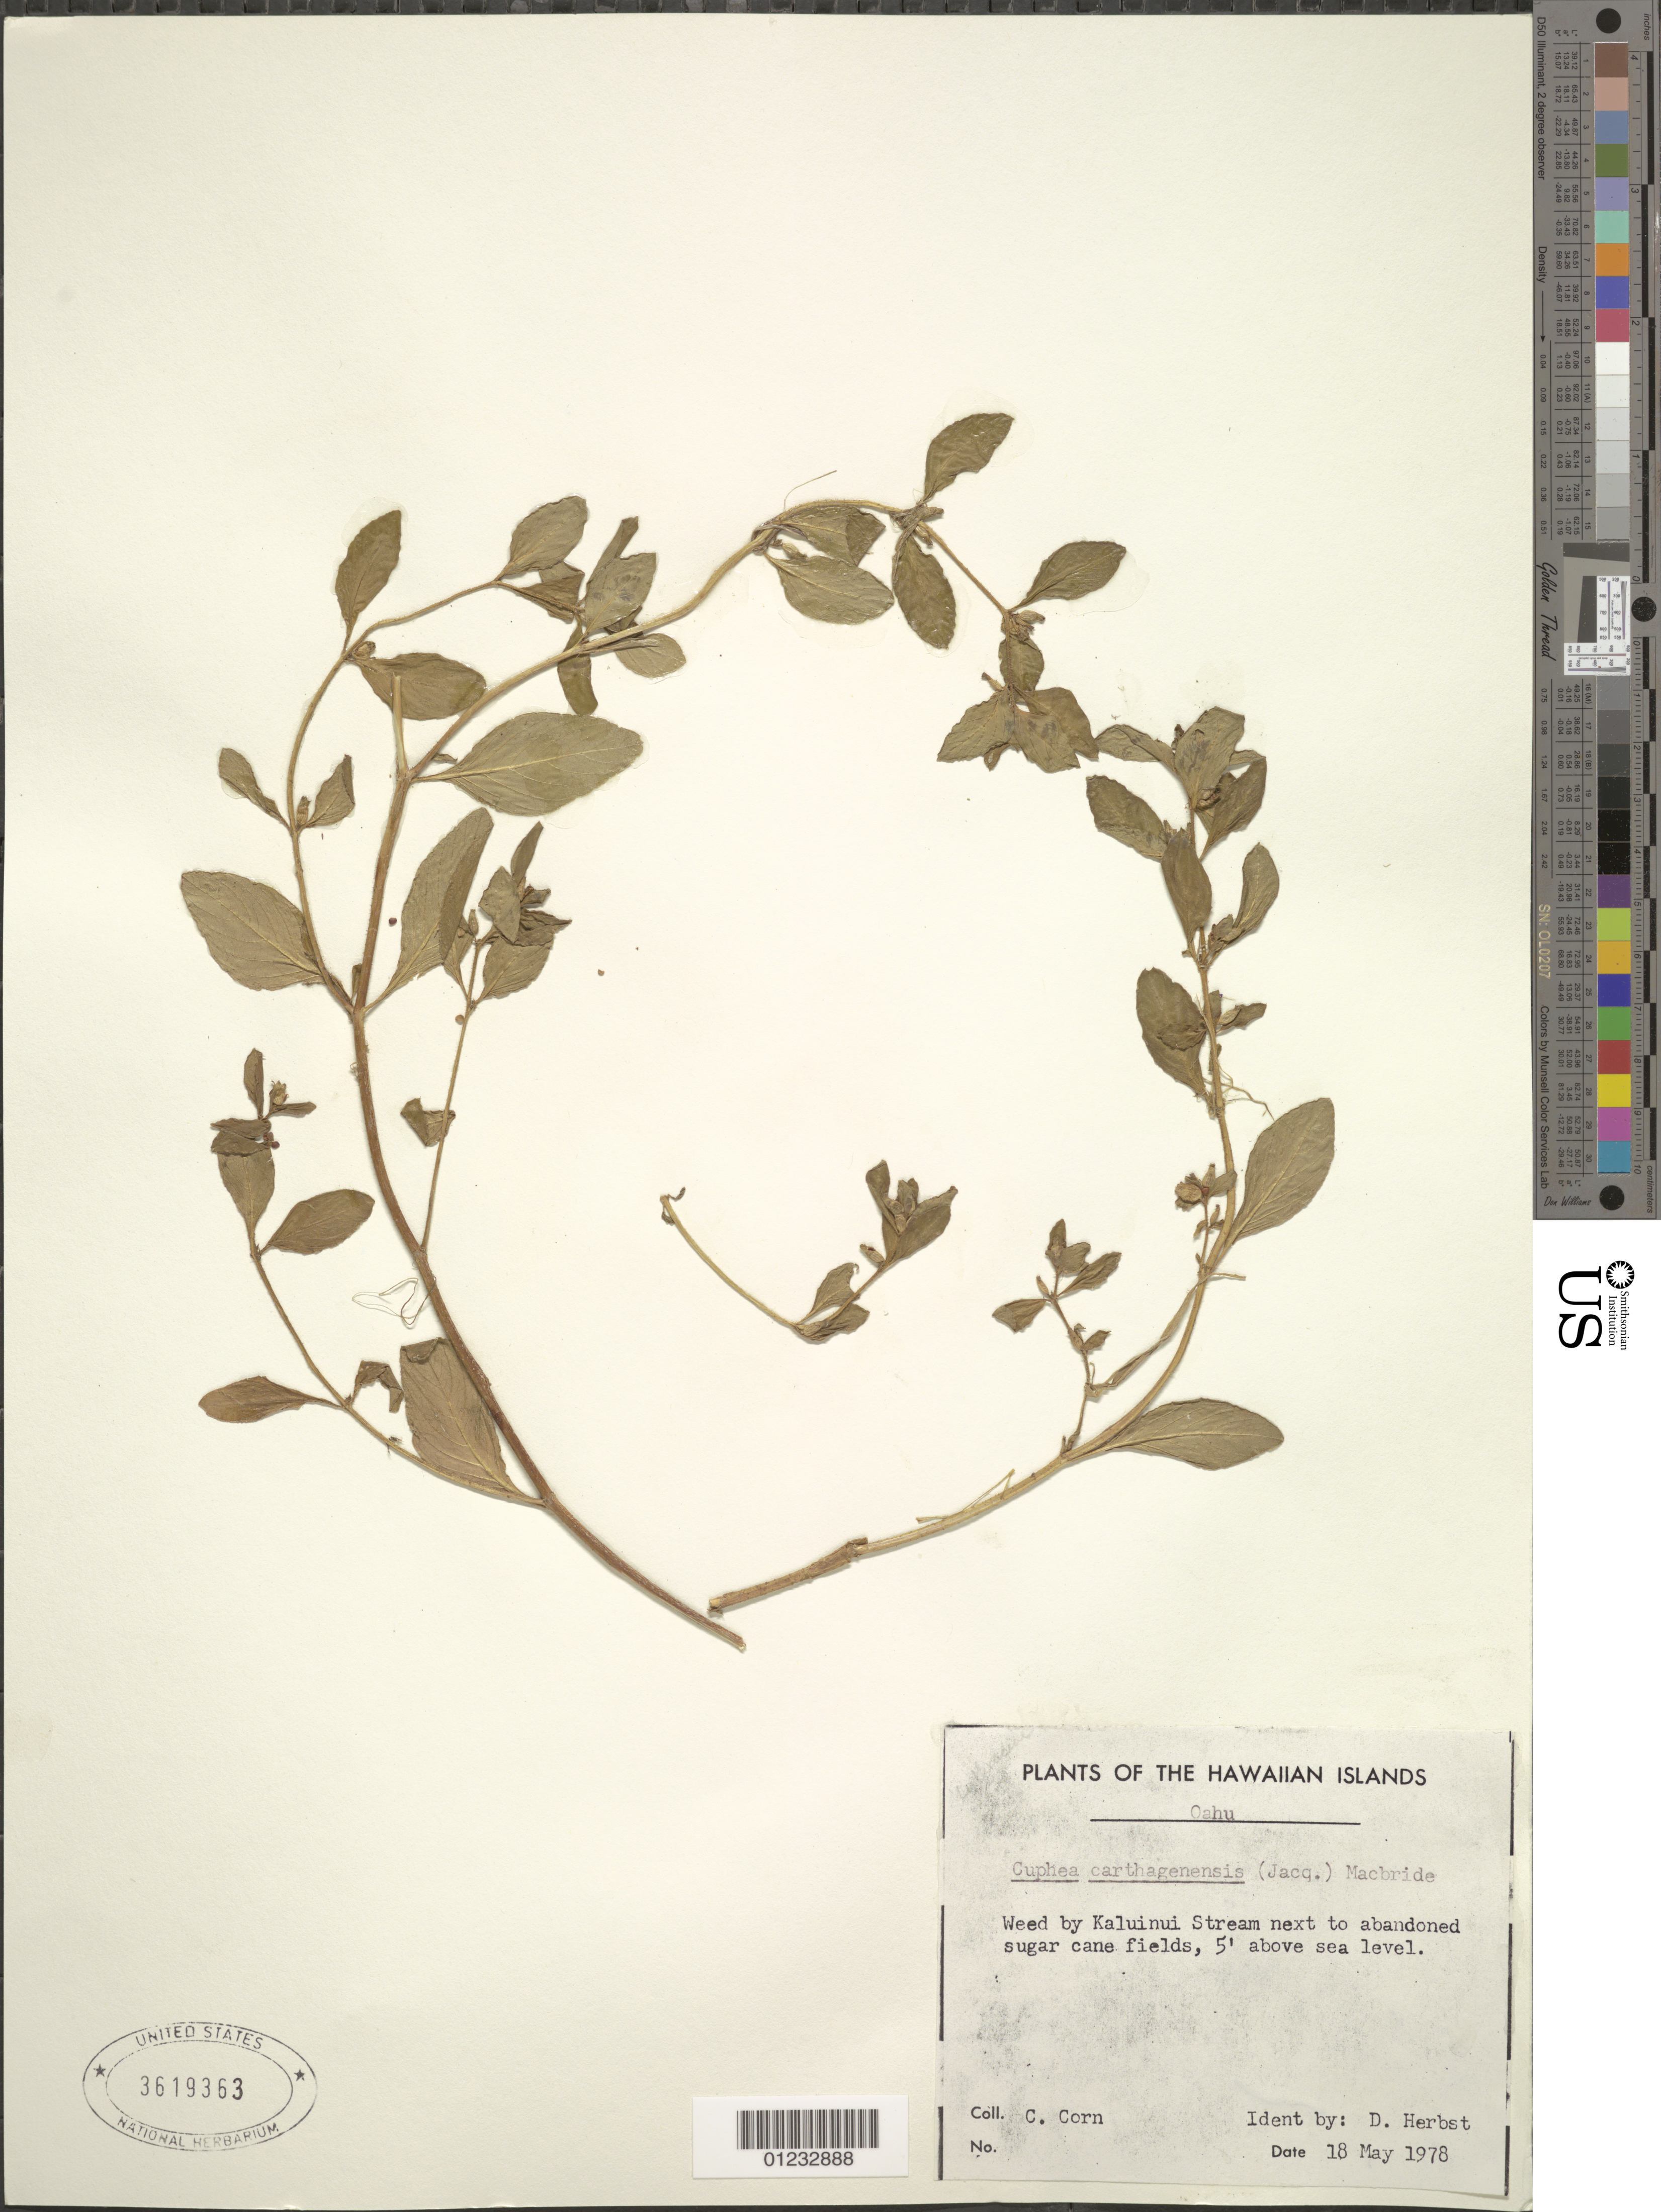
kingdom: Plantae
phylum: Tracheophyta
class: Magnoliopsida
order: Myrtales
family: Lythraceae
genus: Cuphea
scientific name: Cuphea carthagenensis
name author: (Jacq.) J.F. Macbr.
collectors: C. Corn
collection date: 1978-05-18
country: United States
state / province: Hawaii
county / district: Honolulu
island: Oahu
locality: By Kaluinui Stream next to abandoned sugar cane fields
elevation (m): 2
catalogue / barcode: US 3619363